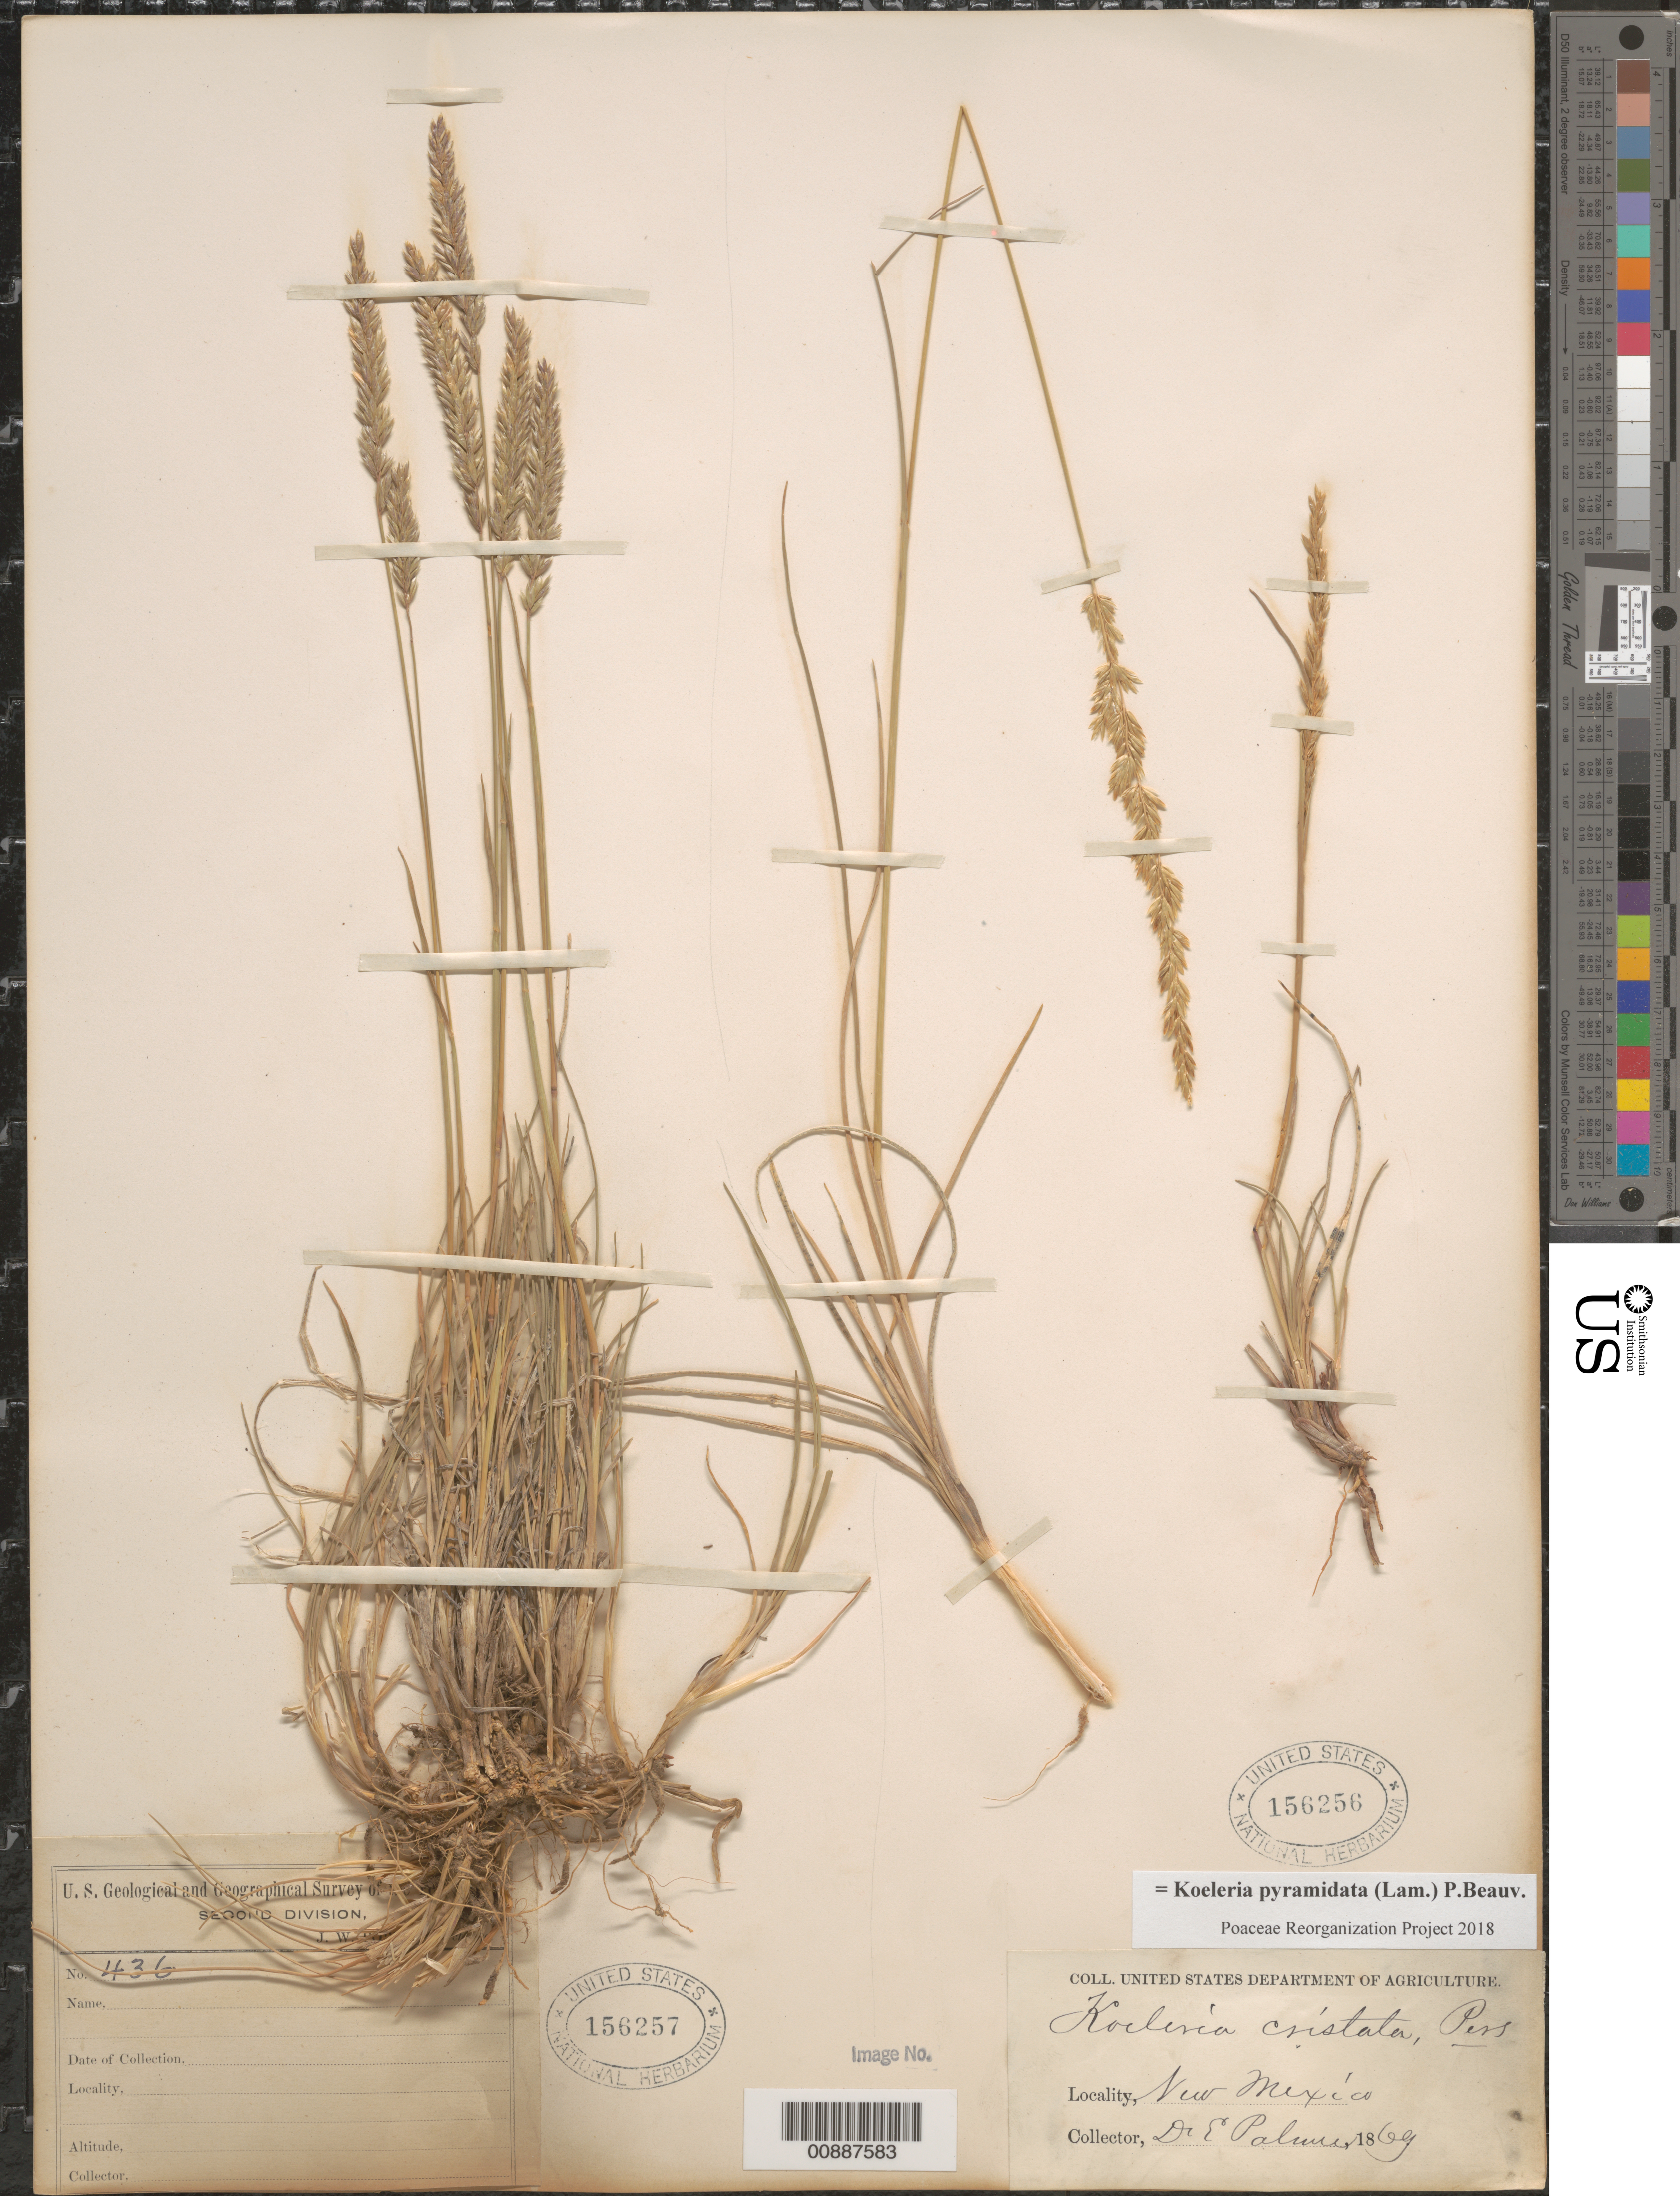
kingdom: Plantae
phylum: Tracheophyta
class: Liliopsida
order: Poales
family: Poaceae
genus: Koeleria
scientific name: Koeleria pyramidata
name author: (Lam.) P. Beauv.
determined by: Poaceae Reorganization Project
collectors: E. Palmer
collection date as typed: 1869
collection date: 1869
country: United States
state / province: New Mexico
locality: New Mexico.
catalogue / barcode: US 156256